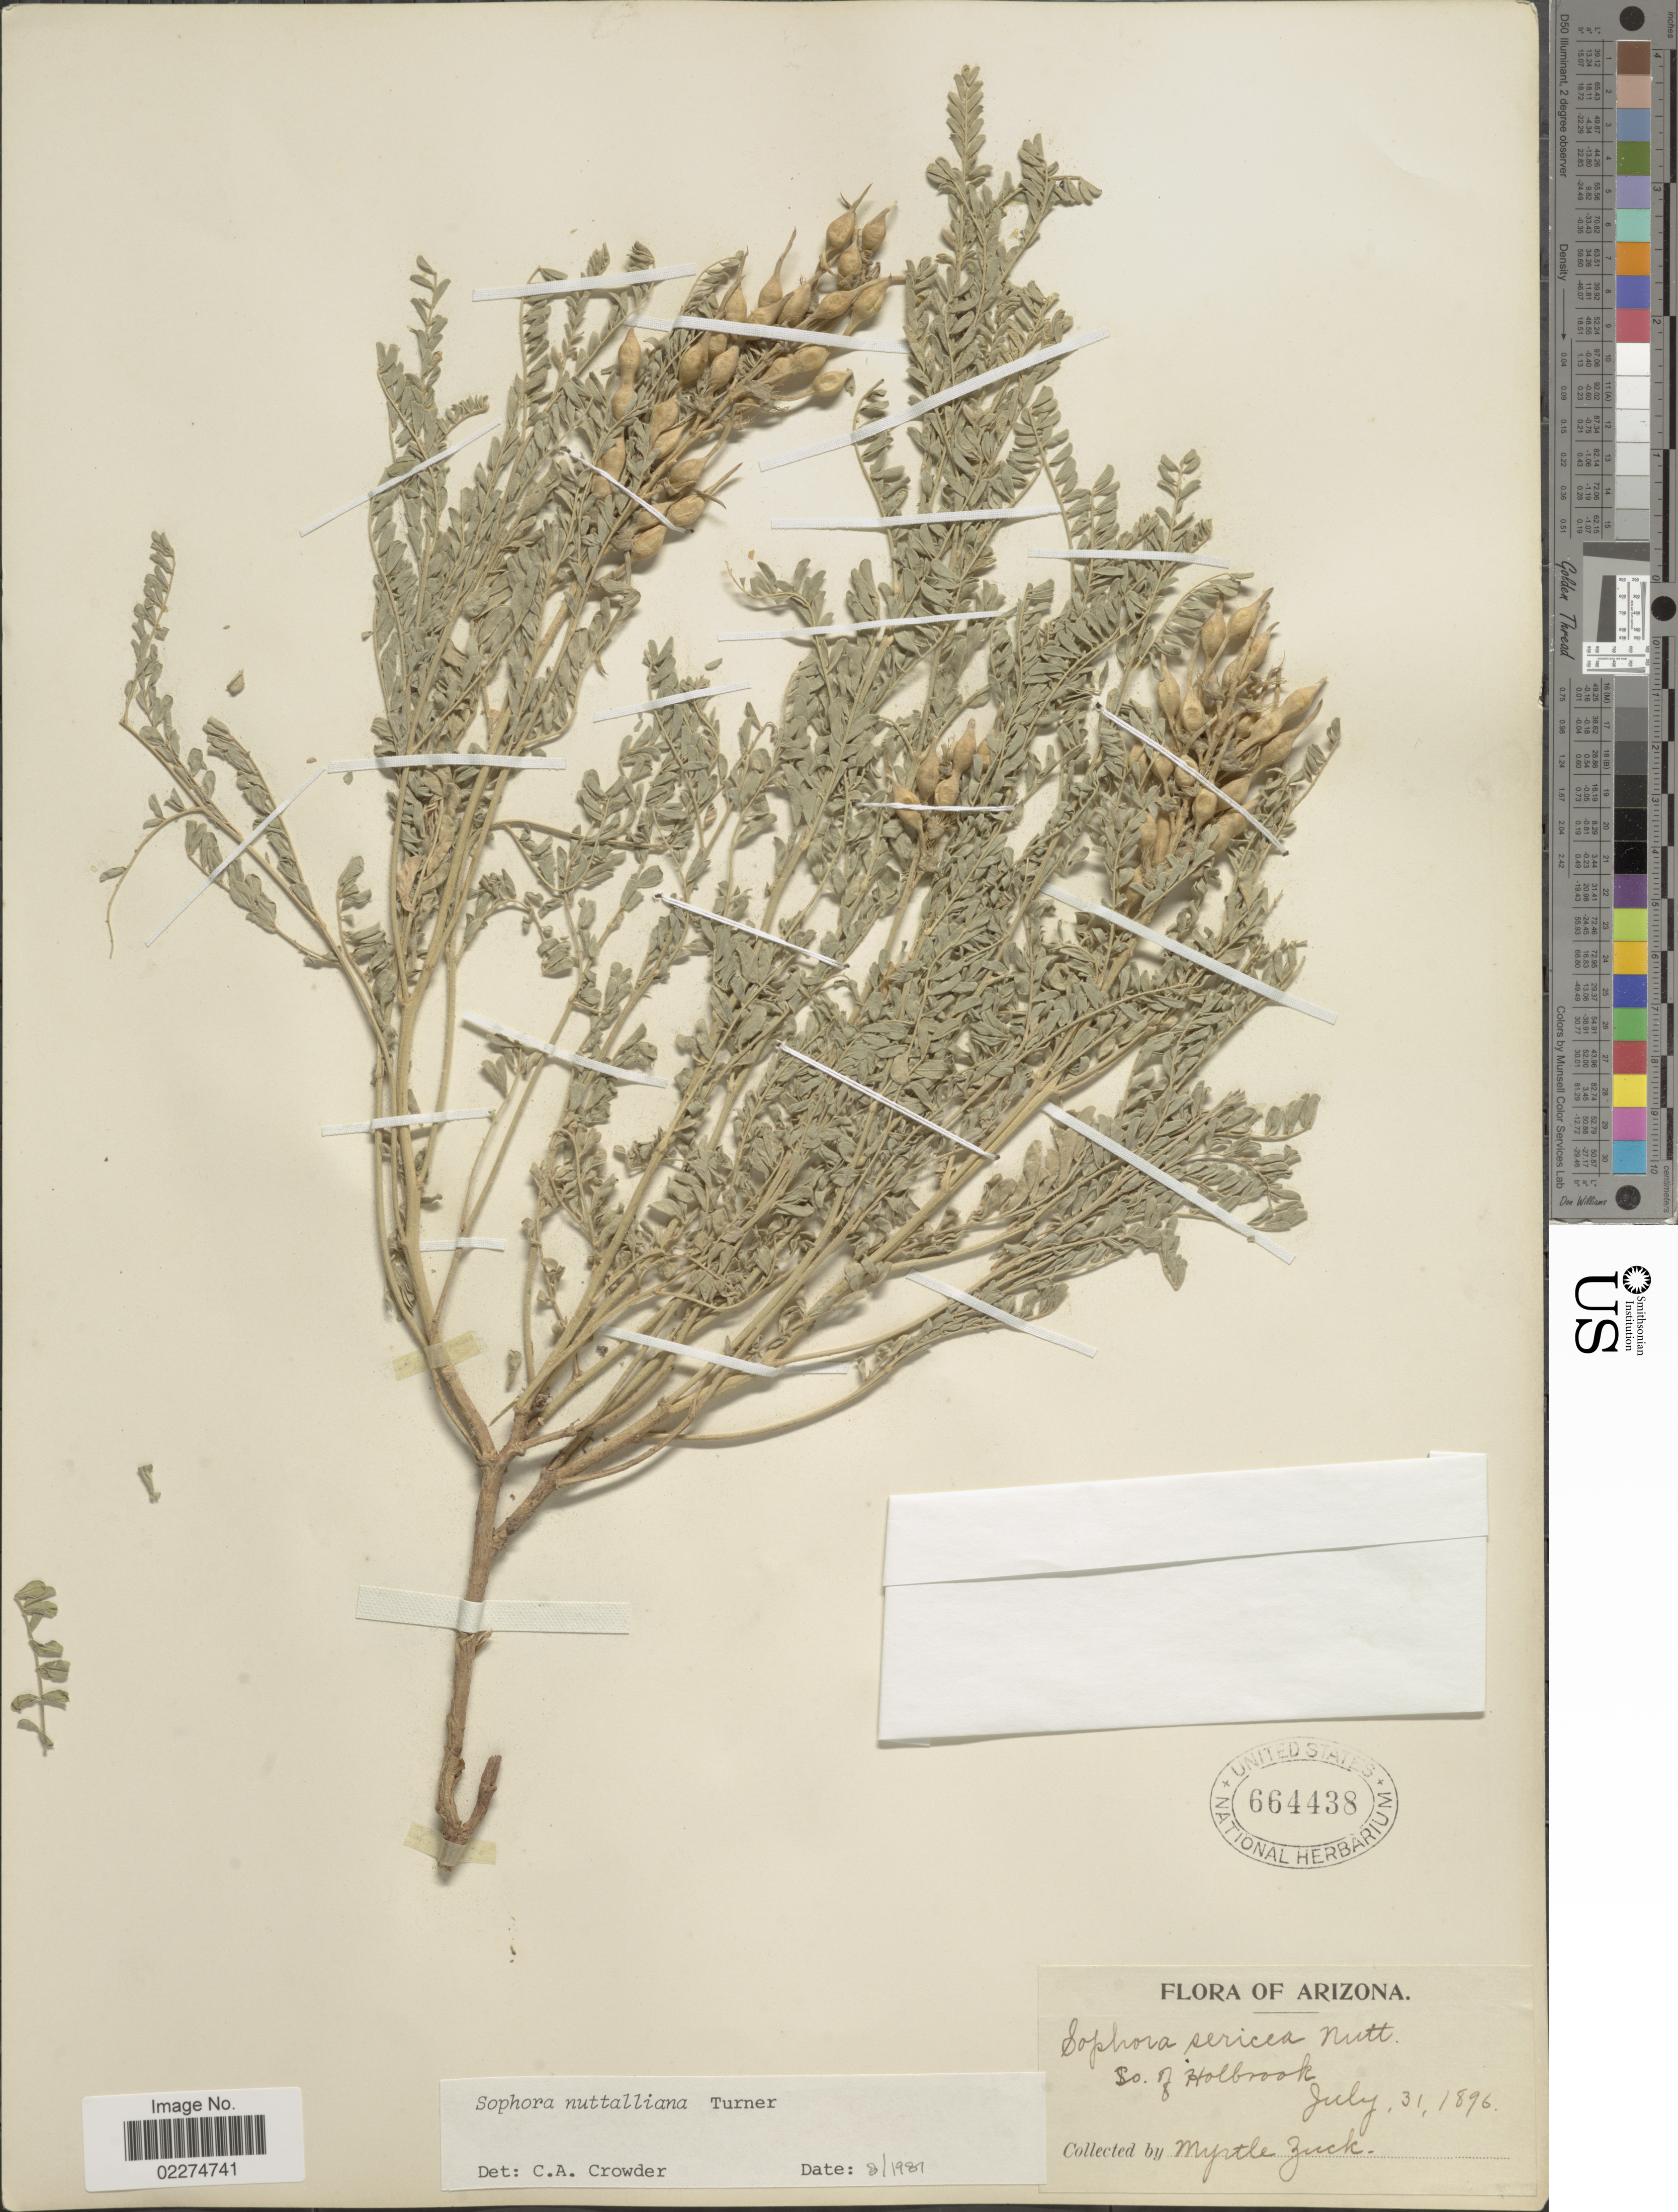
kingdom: Plantae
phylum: Tracheophyta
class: Magnoliopsida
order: Fabales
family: Fabaceae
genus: Sophora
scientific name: Sophora nuttalliana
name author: B.L. Turner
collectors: M. Zuck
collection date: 1896-07-31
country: United States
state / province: Arizona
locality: So. of Holbrook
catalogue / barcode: US 664438